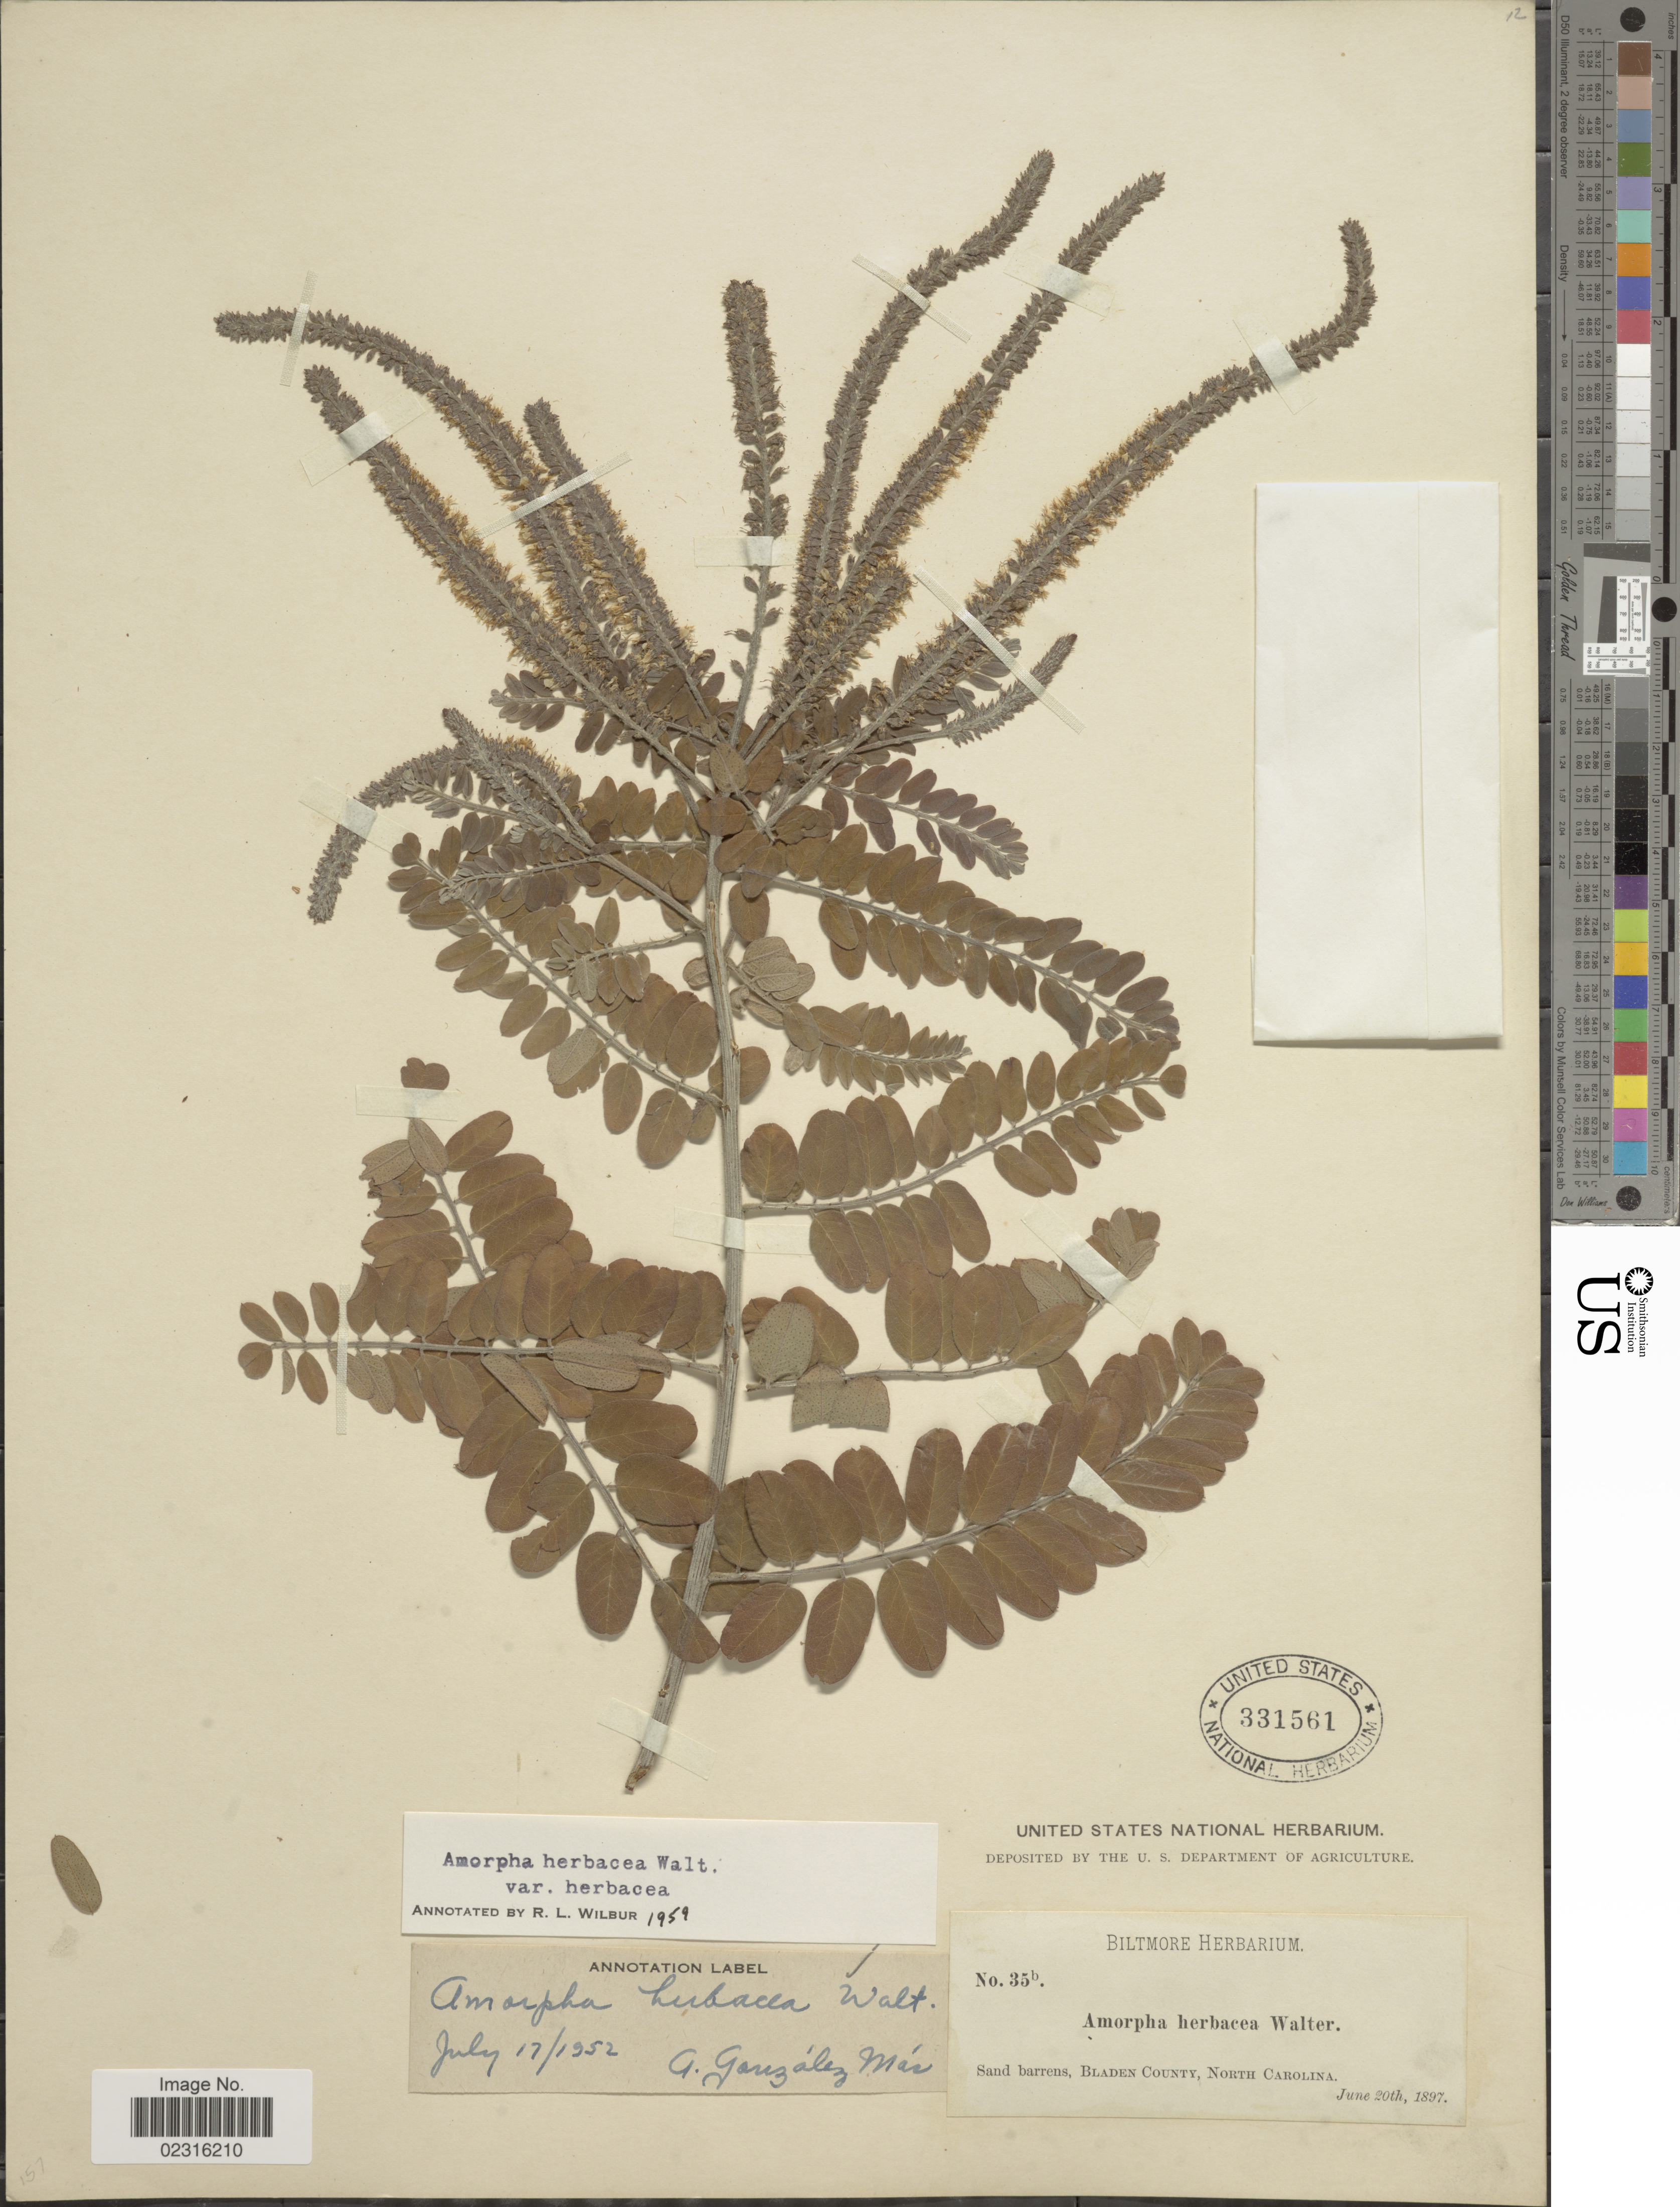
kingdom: Plantae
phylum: Tracheophyta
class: Magnoliopsida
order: Fabales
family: Fabaceae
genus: Amorpha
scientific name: Amorpha herbacea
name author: Schltdl.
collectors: ex herb. Biltmore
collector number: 35b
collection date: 1897-06-20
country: United States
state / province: North Carolina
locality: Sand barrens, Bladen County.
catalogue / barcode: US 331561